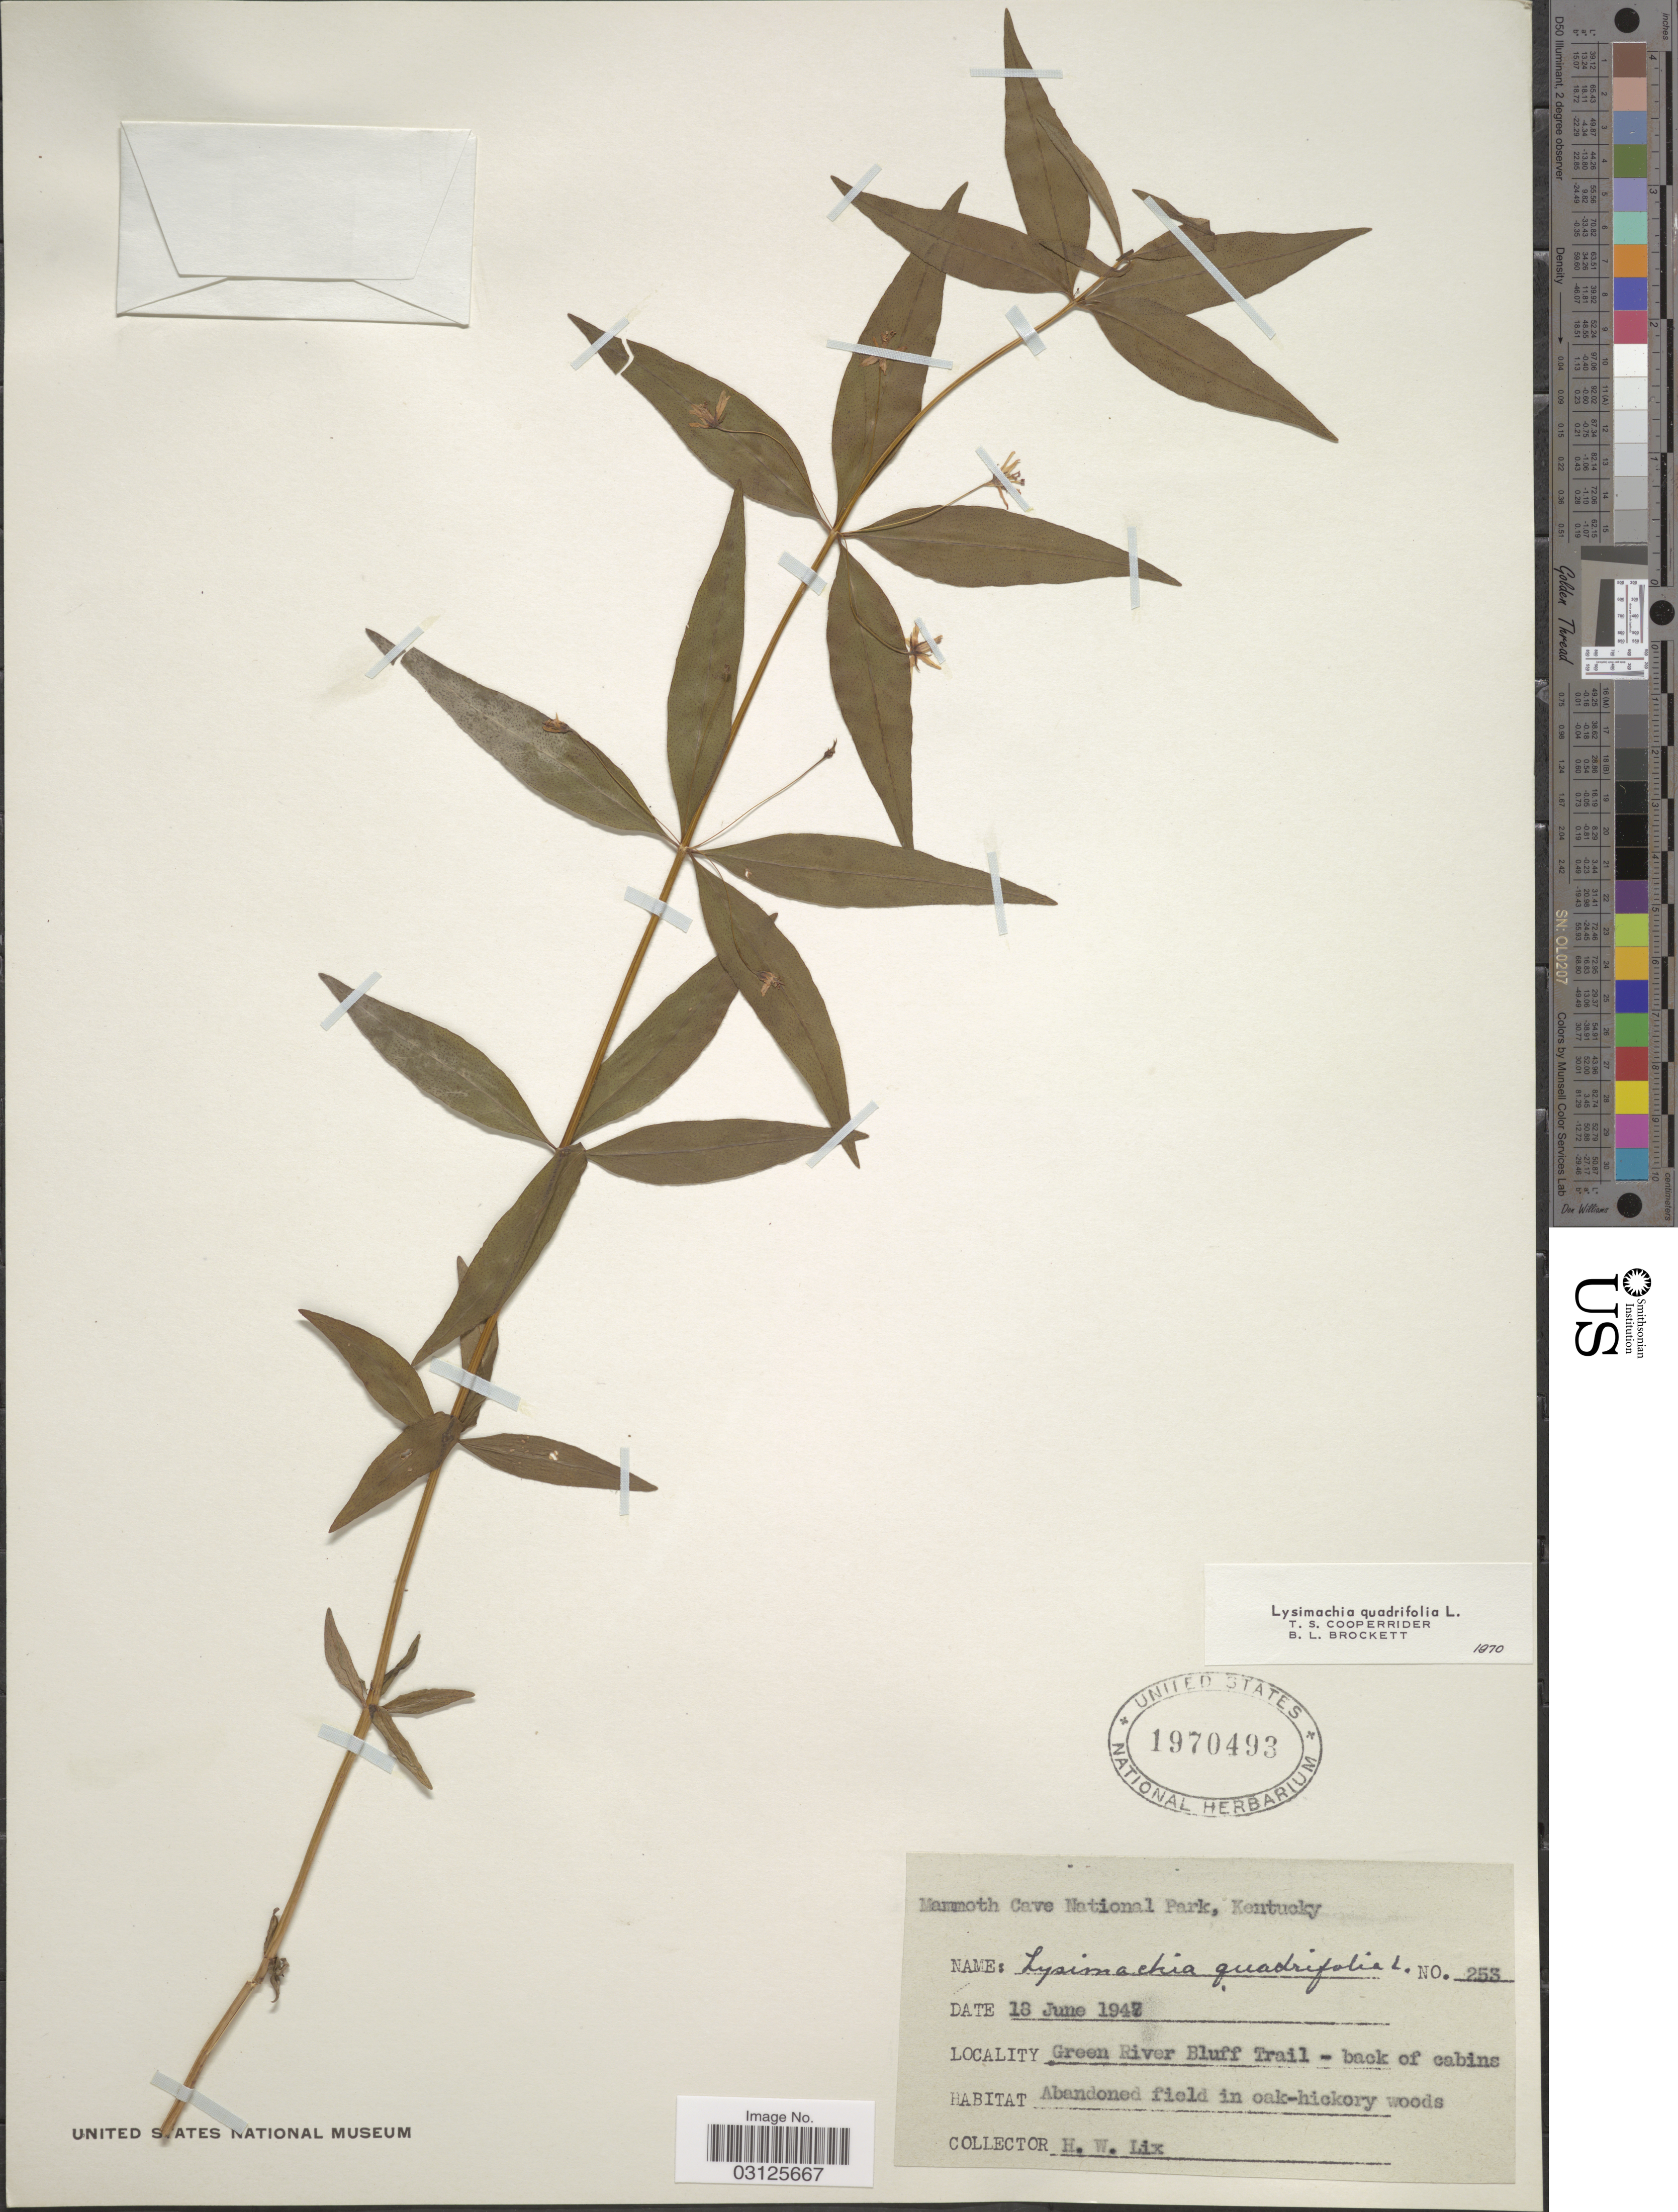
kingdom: Plantae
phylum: Tracheophyta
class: Magnoliopsida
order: Ericales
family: Primulaceae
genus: Lysimachia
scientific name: Lysimachia quadrifolia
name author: L.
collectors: H. W. Lix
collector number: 253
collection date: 1947-06-18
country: United States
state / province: Kentucky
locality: Mammoth Cave National Park, Green River Bluff Trail.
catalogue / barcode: US 1970493